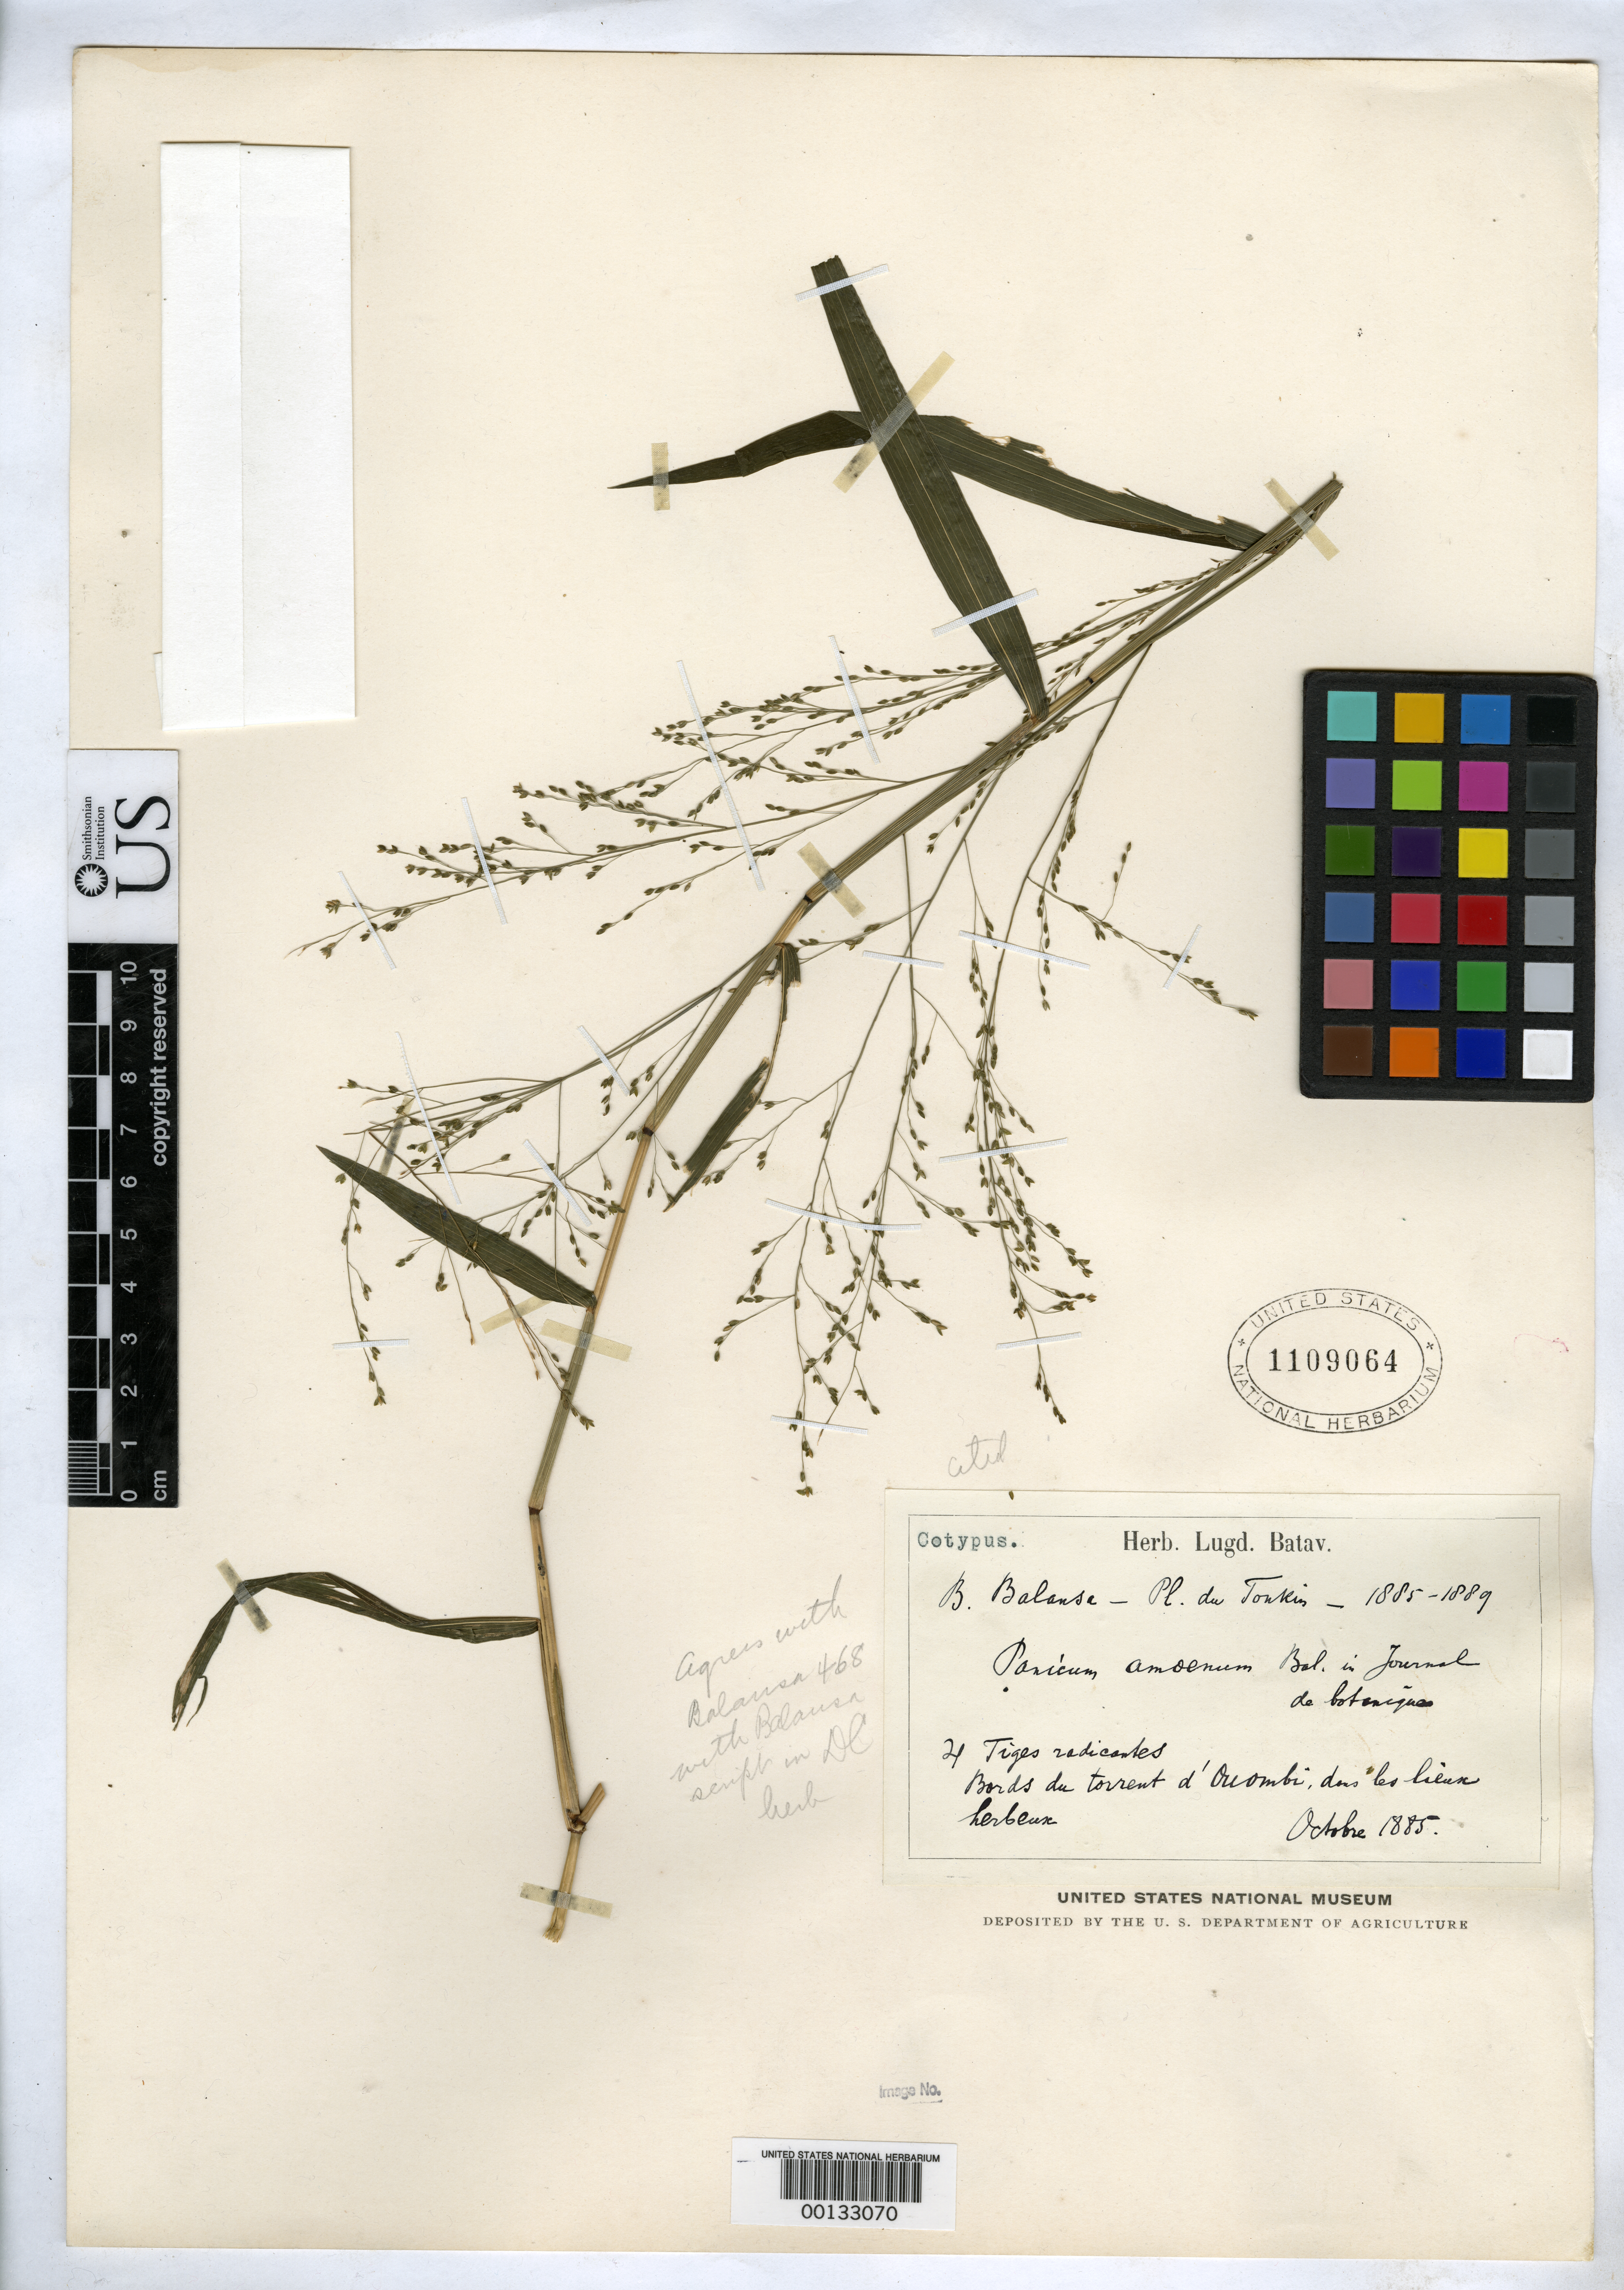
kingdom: Plantae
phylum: Tracheophyta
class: Liliopsida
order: Poales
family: Poaceae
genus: Panicum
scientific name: Panicum amoenum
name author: Balansa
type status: Syntype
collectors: B. Balansa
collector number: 468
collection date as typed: Oct 1885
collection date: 1885-10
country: Vietnam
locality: Ouombi River. Tonkin.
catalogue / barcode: US 1109064